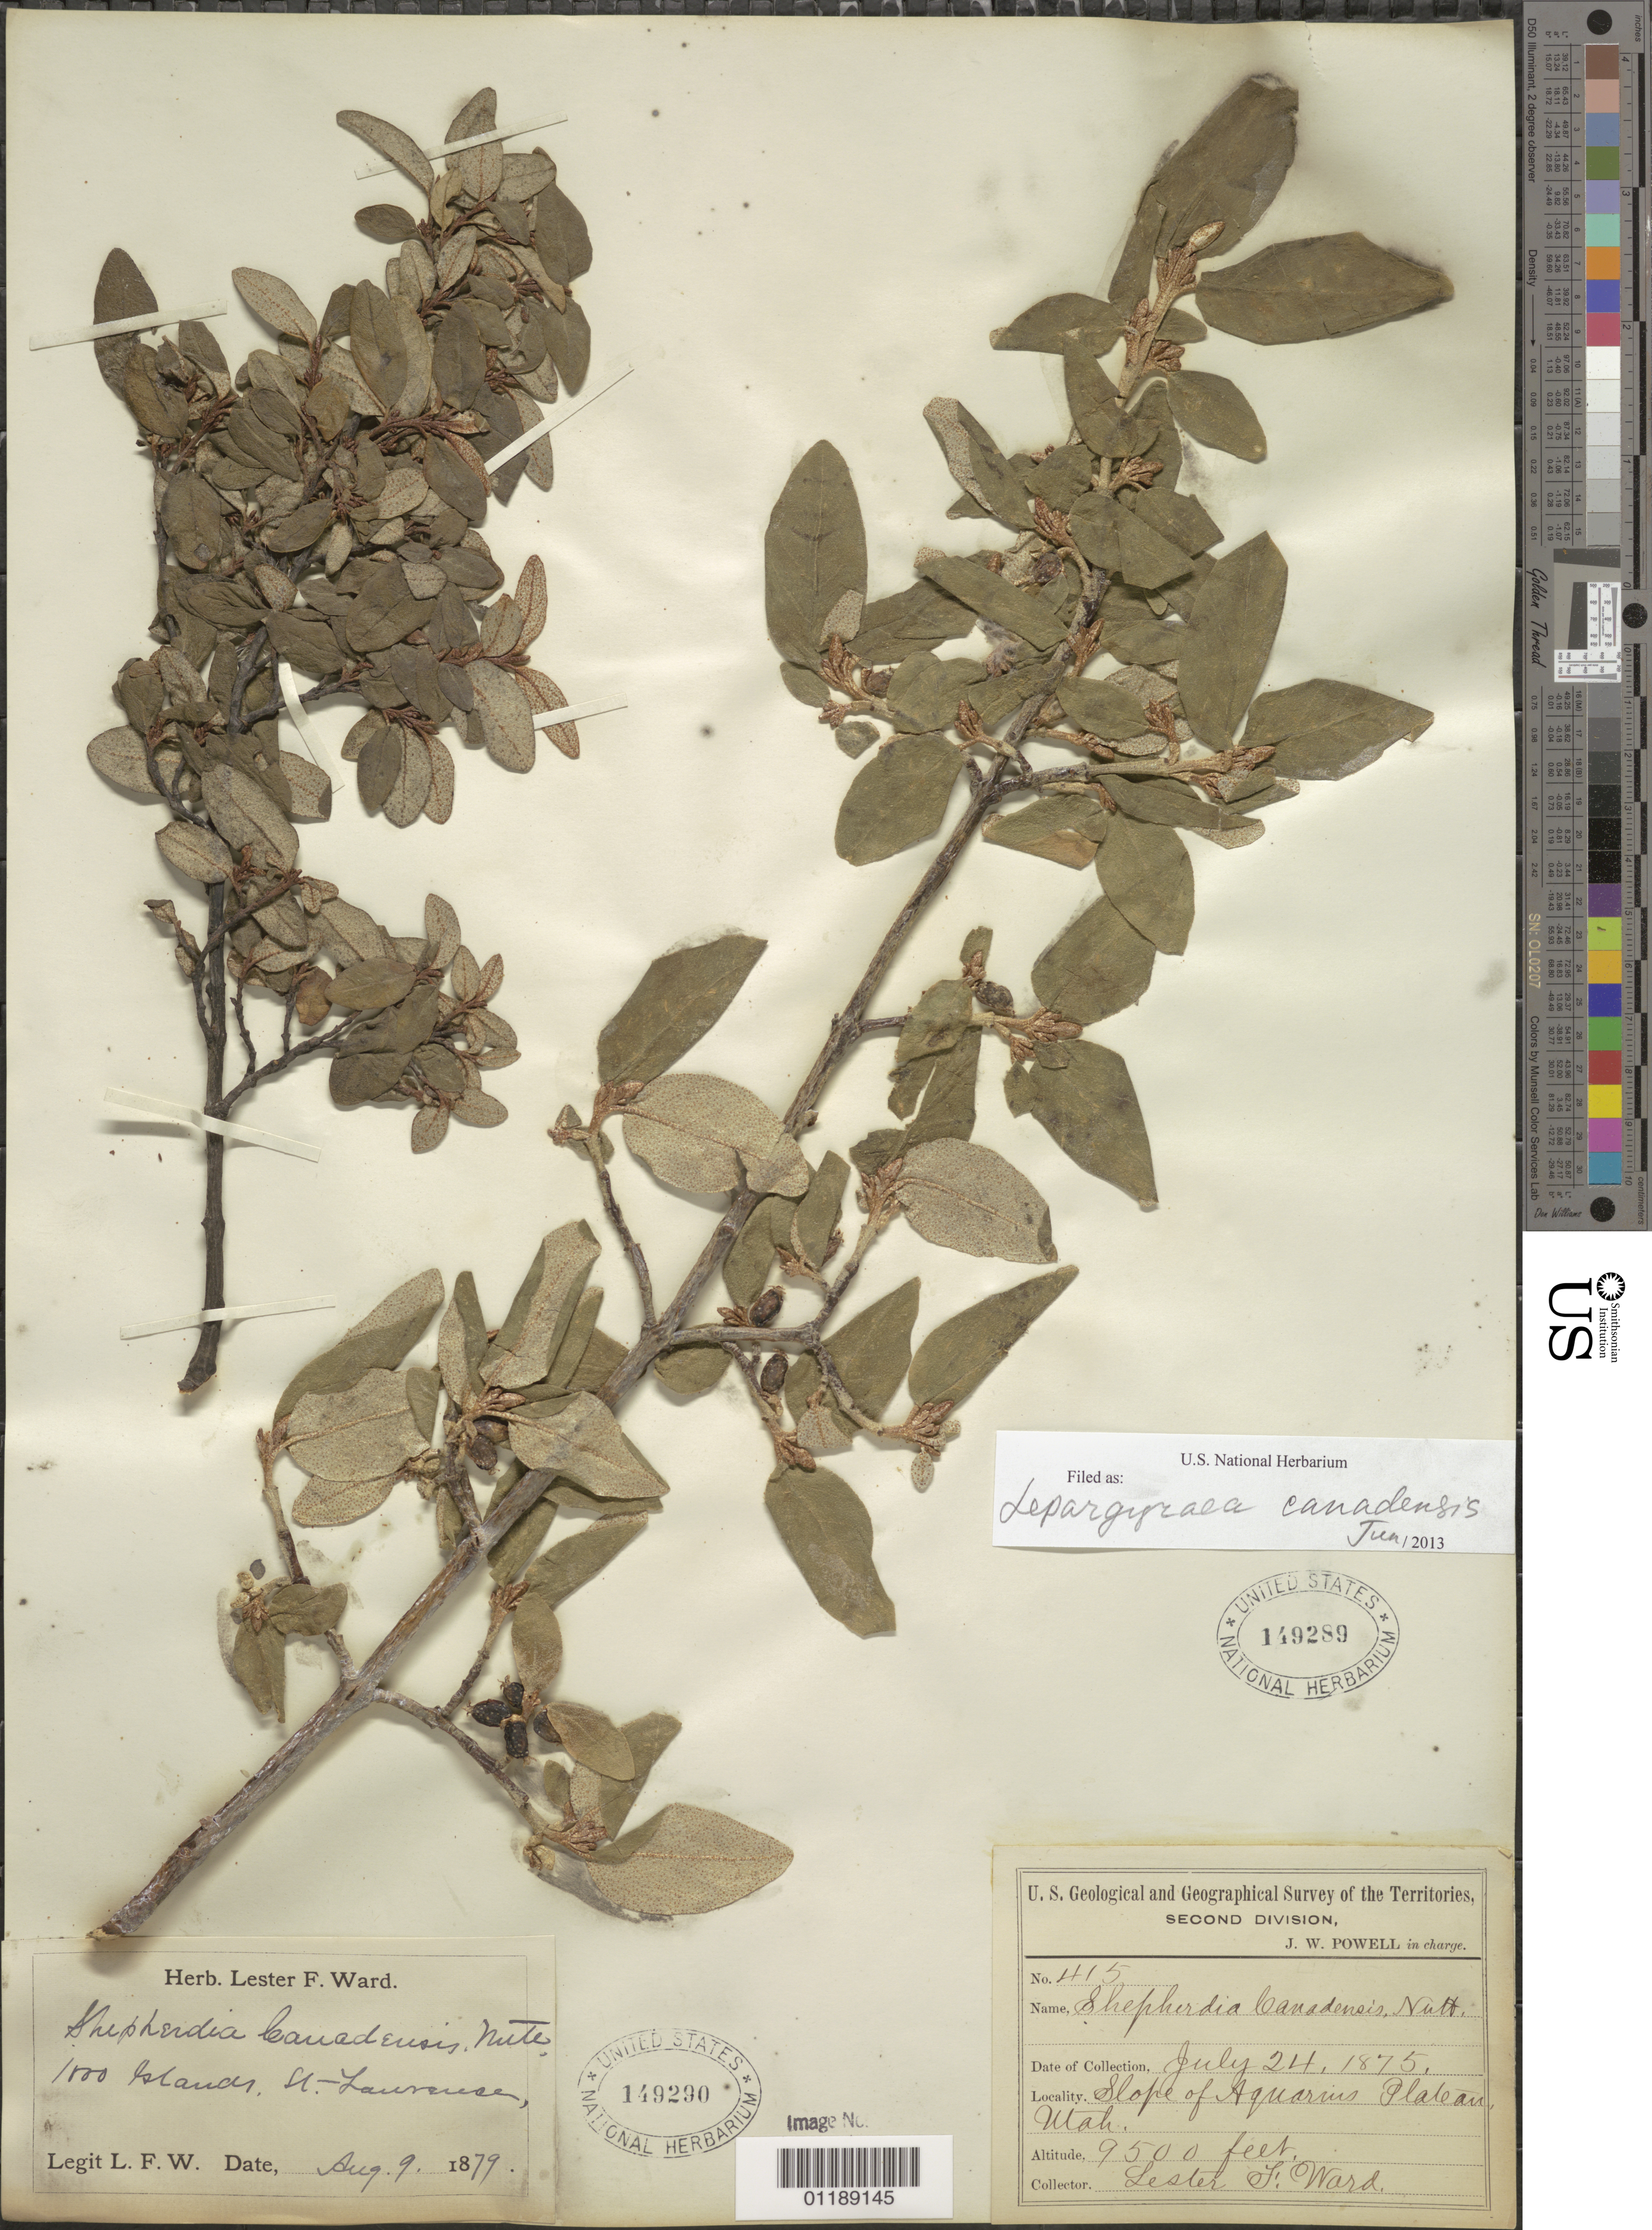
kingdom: Plantae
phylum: Tracheophyta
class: Magnoliopsida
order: Rosales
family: Elaeagnaceae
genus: Shepherdia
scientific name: Shepherdia canadensis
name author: (L.) Nutt.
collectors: L. F. Ward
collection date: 1879-08-09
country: United States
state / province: New York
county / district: St. Lawrence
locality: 1800 Islands, St. Lawrence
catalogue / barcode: US 149290